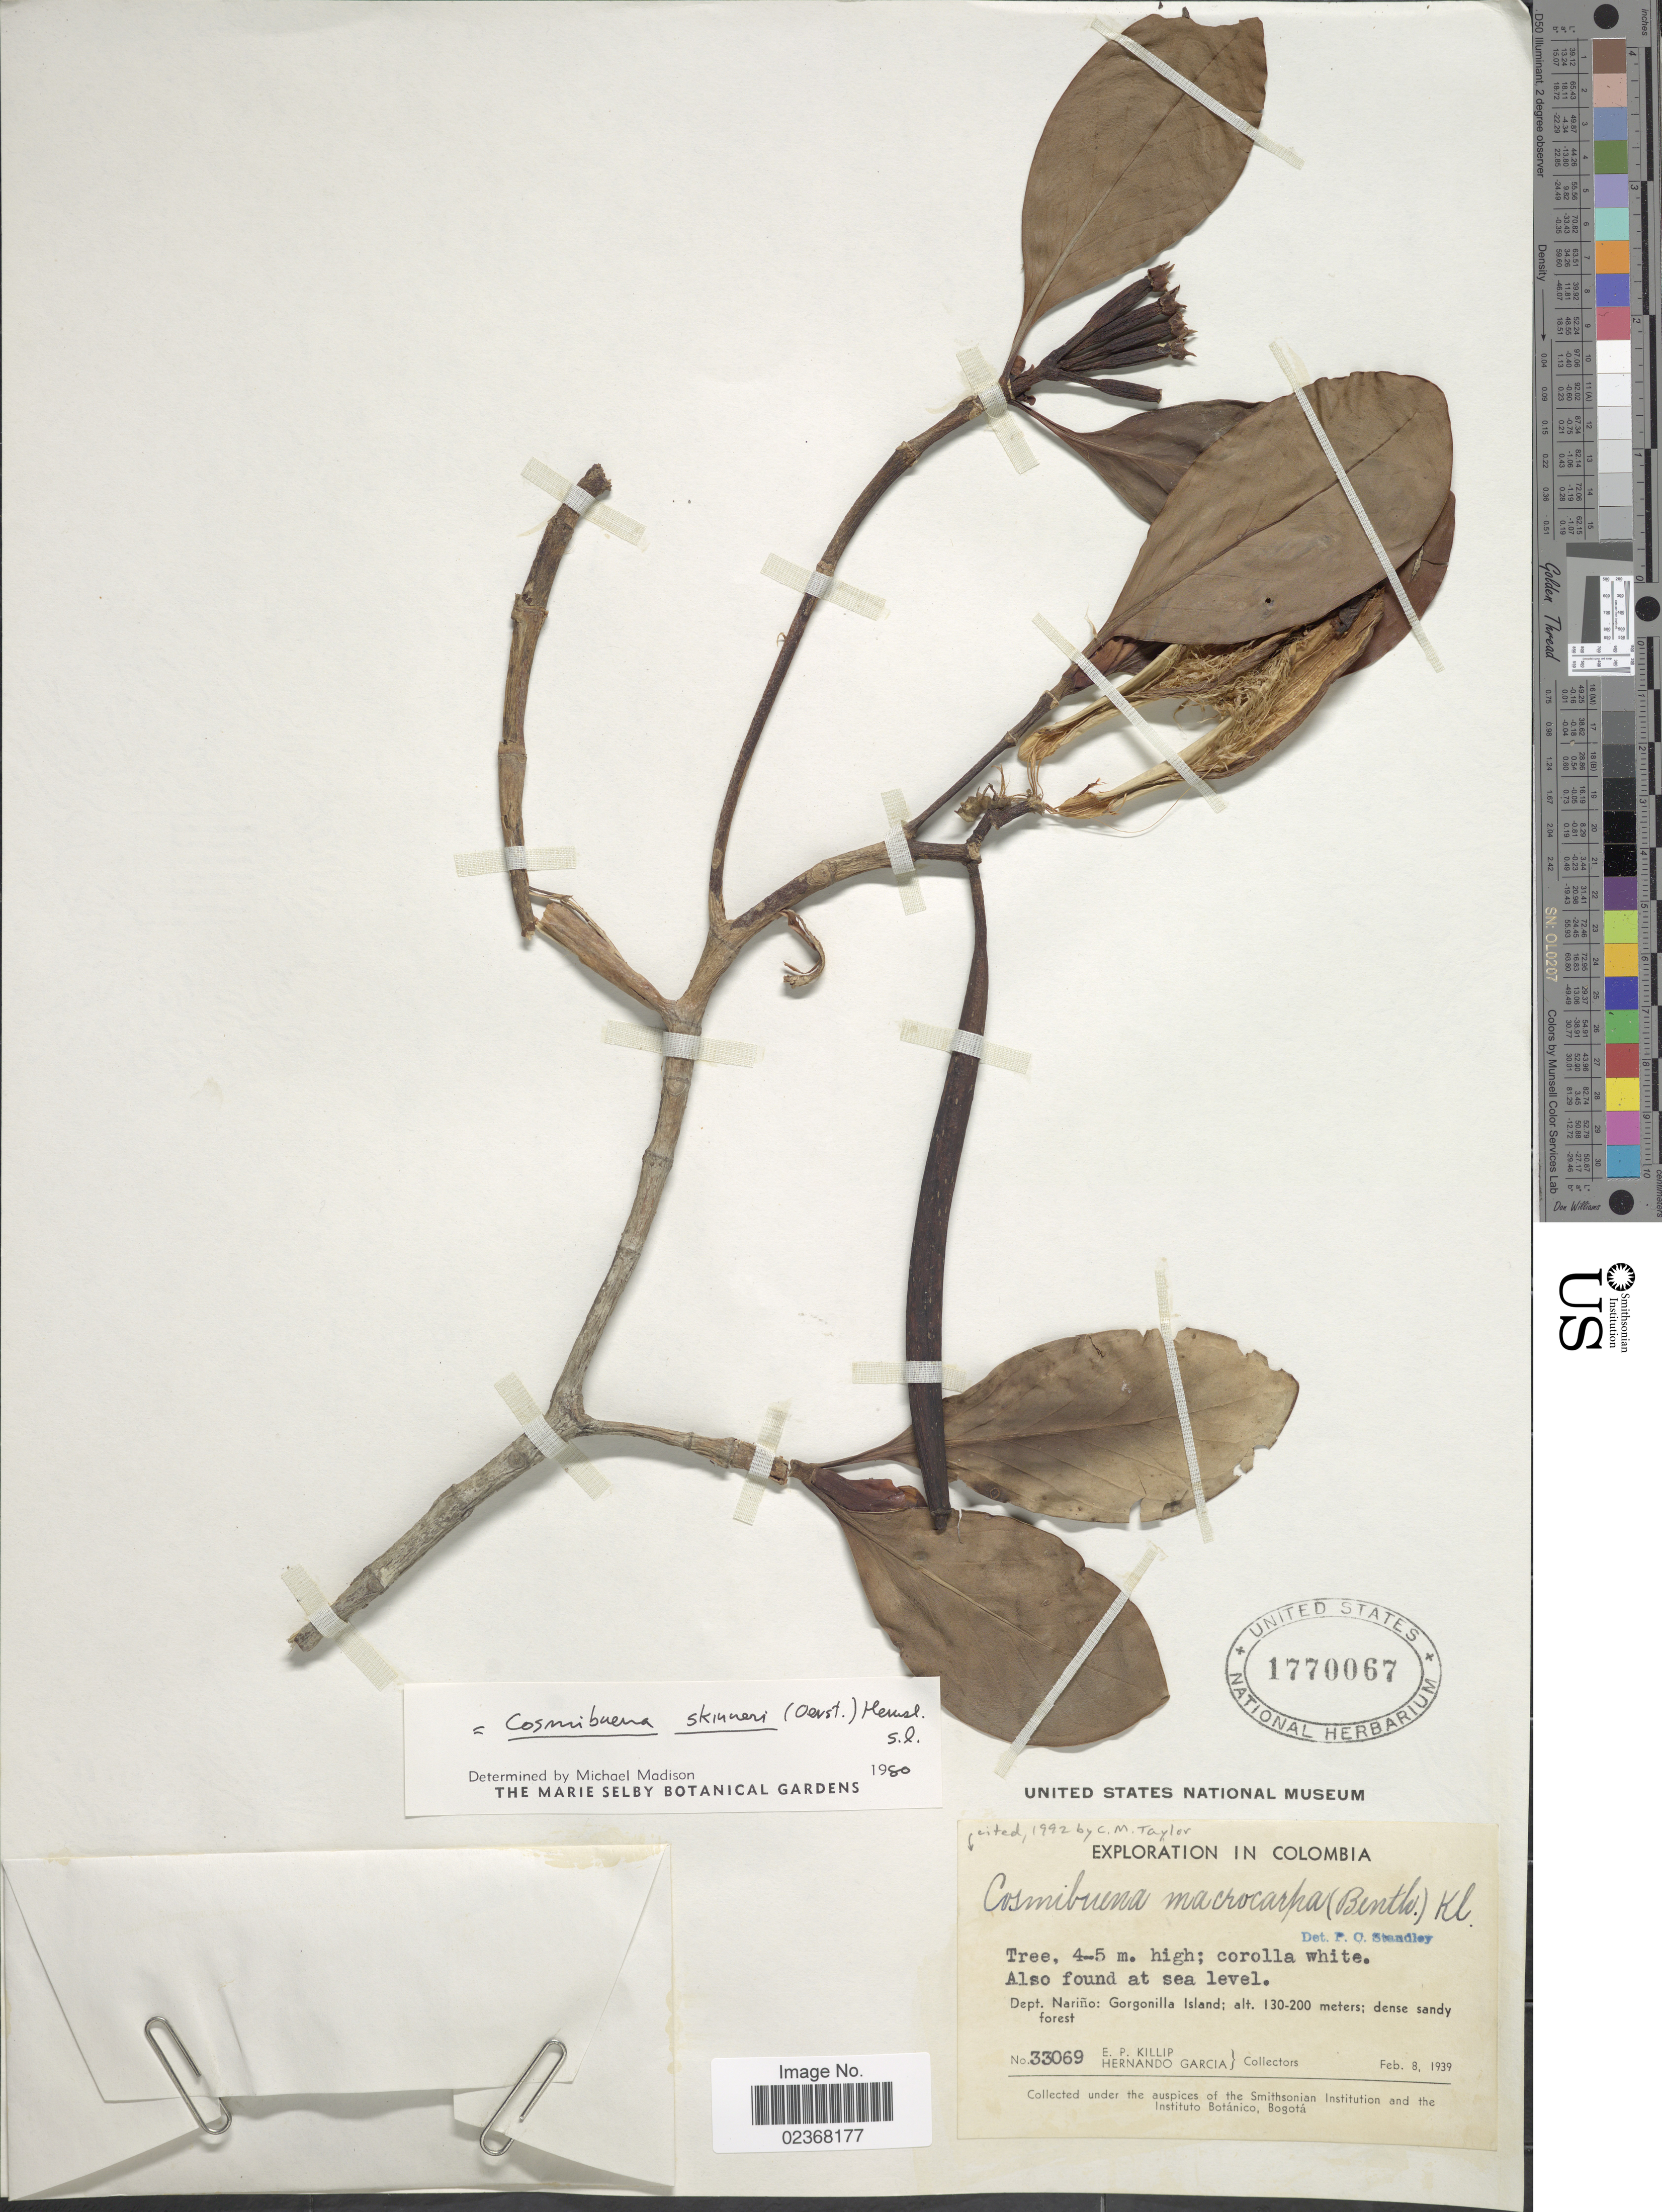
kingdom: Plantae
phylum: Tracheophyta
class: Magnoliopsida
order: Gentianales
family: Rubiaceae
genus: Cosmibuena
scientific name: Cosmibuena macrocarpa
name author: (Benth.) Klotzsch ex Walp.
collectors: E. P. Killip & H. Garcia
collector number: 33069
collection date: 1939-02-08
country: Colombia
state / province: Nariño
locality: Dept. Narino: Gorgonilla Island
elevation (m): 130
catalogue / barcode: US 1770067